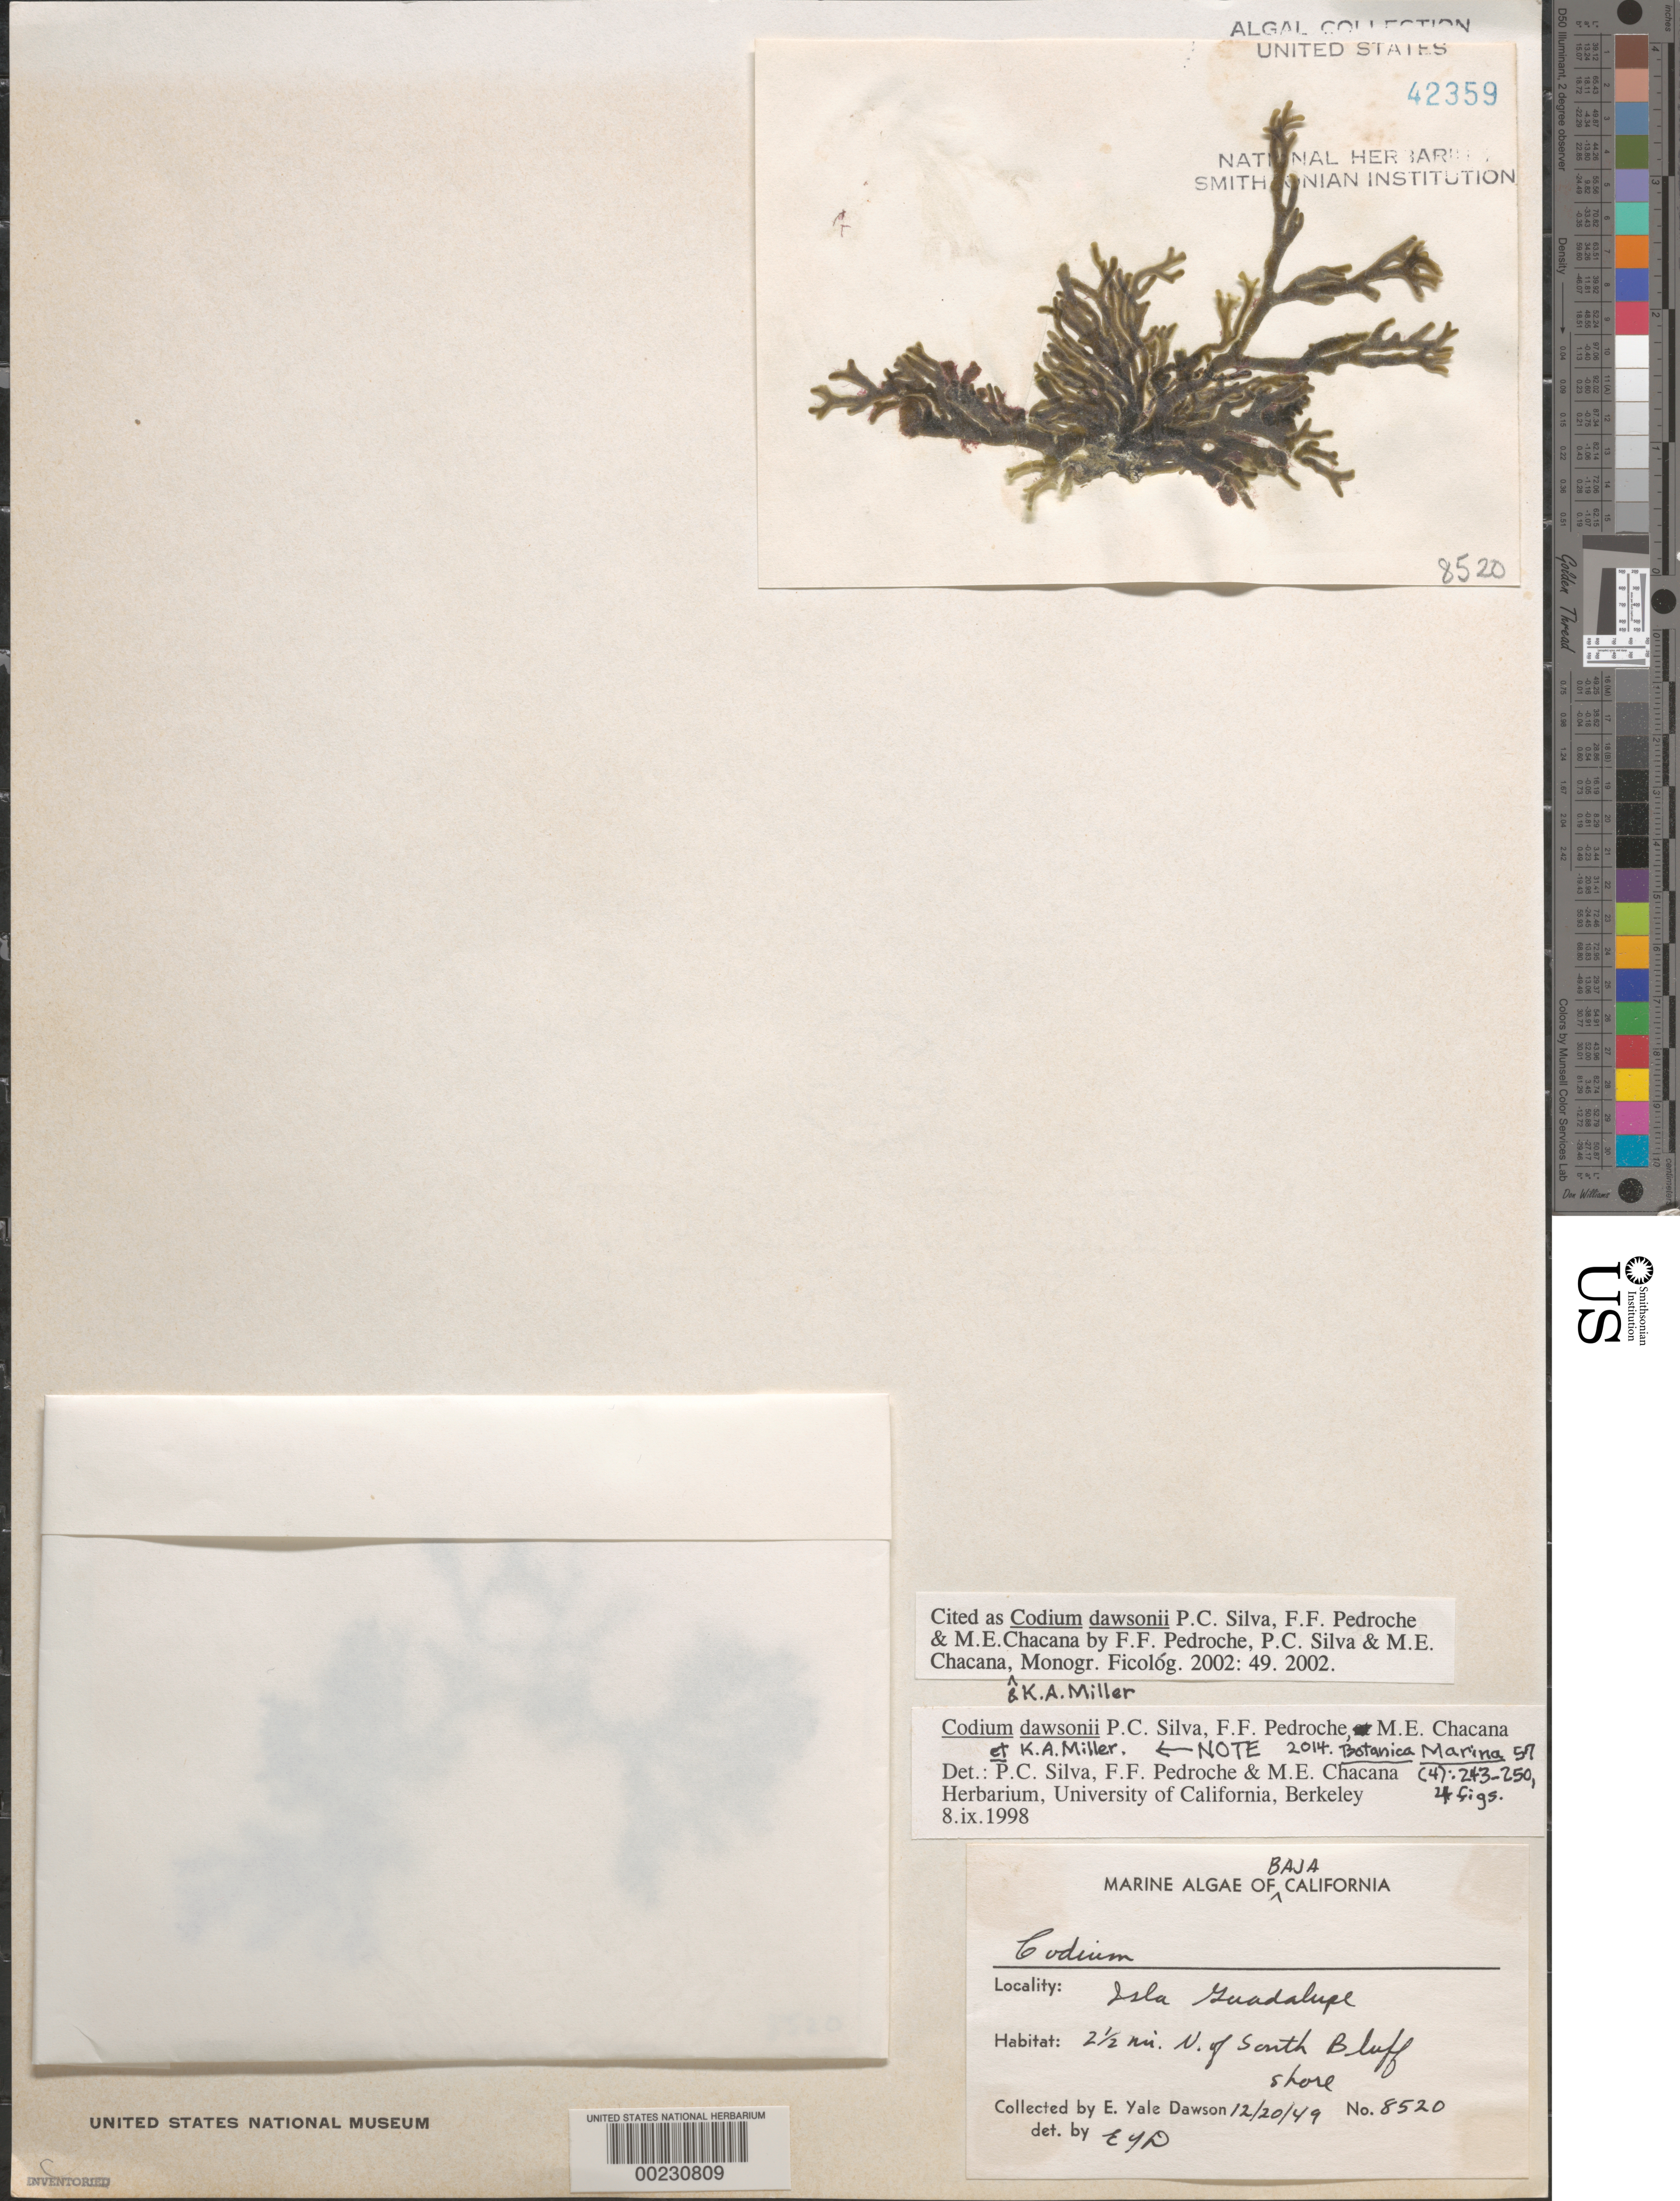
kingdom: Plantae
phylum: Chlorophyta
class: Ulvophyceae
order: Bryopsidales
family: Codiaceae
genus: Codium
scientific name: Codium dawsonii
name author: P.C. Silva et al.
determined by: Silva, P. C.; Pedroche, F. F.; Chacana, M. E.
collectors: E. Y. Dawson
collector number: EYD 8520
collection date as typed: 20 Dec 1949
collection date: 1949-12-20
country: Mexico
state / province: Baja California Norte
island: Isla Guadalupe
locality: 2.5 miles north of South Bluff shore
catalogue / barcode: US 42359